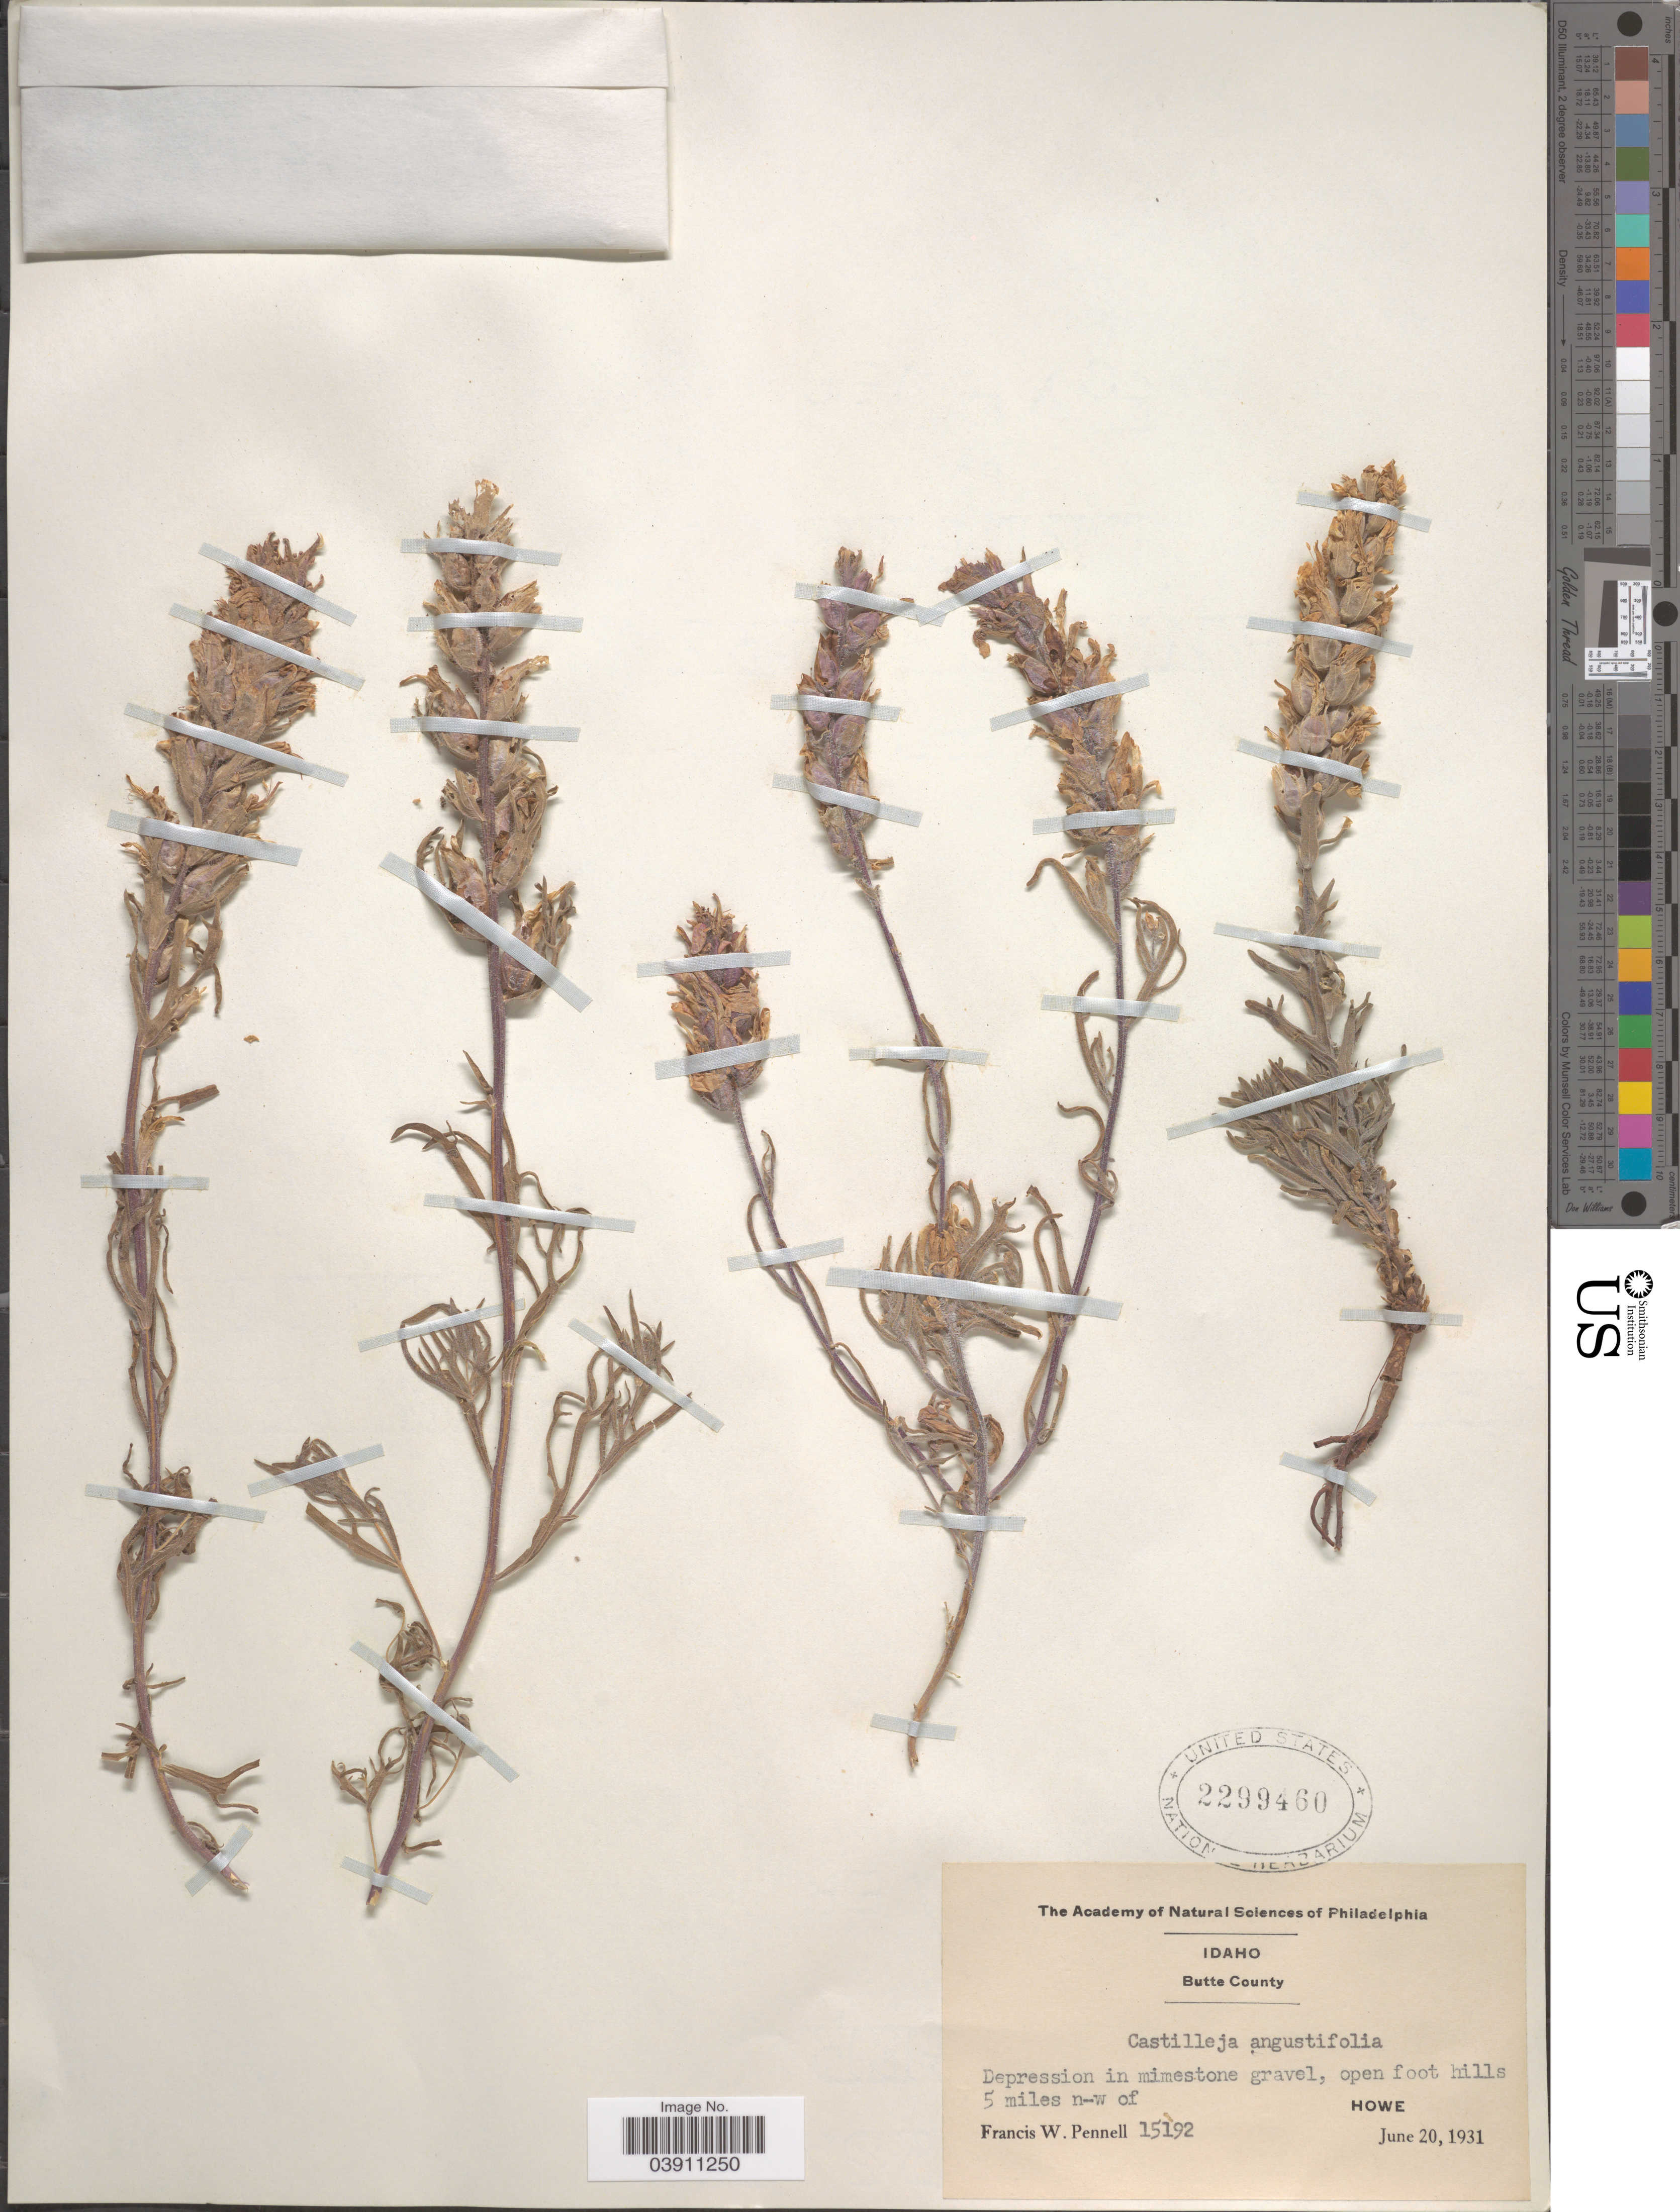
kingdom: Plantae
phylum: Tracheophyta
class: Magnoliopsida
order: Lamiales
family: Orobanchaceae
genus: Castilleja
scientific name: Castilleja angustifolia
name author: (Nutt.) G. Don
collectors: F. W. Pennell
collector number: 15192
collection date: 1931-06-20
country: United States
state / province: Idaho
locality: Butte County. Depression in mimestone gravel, open foot hills 5 miles n-w of Howe.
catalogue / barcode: US 2299460